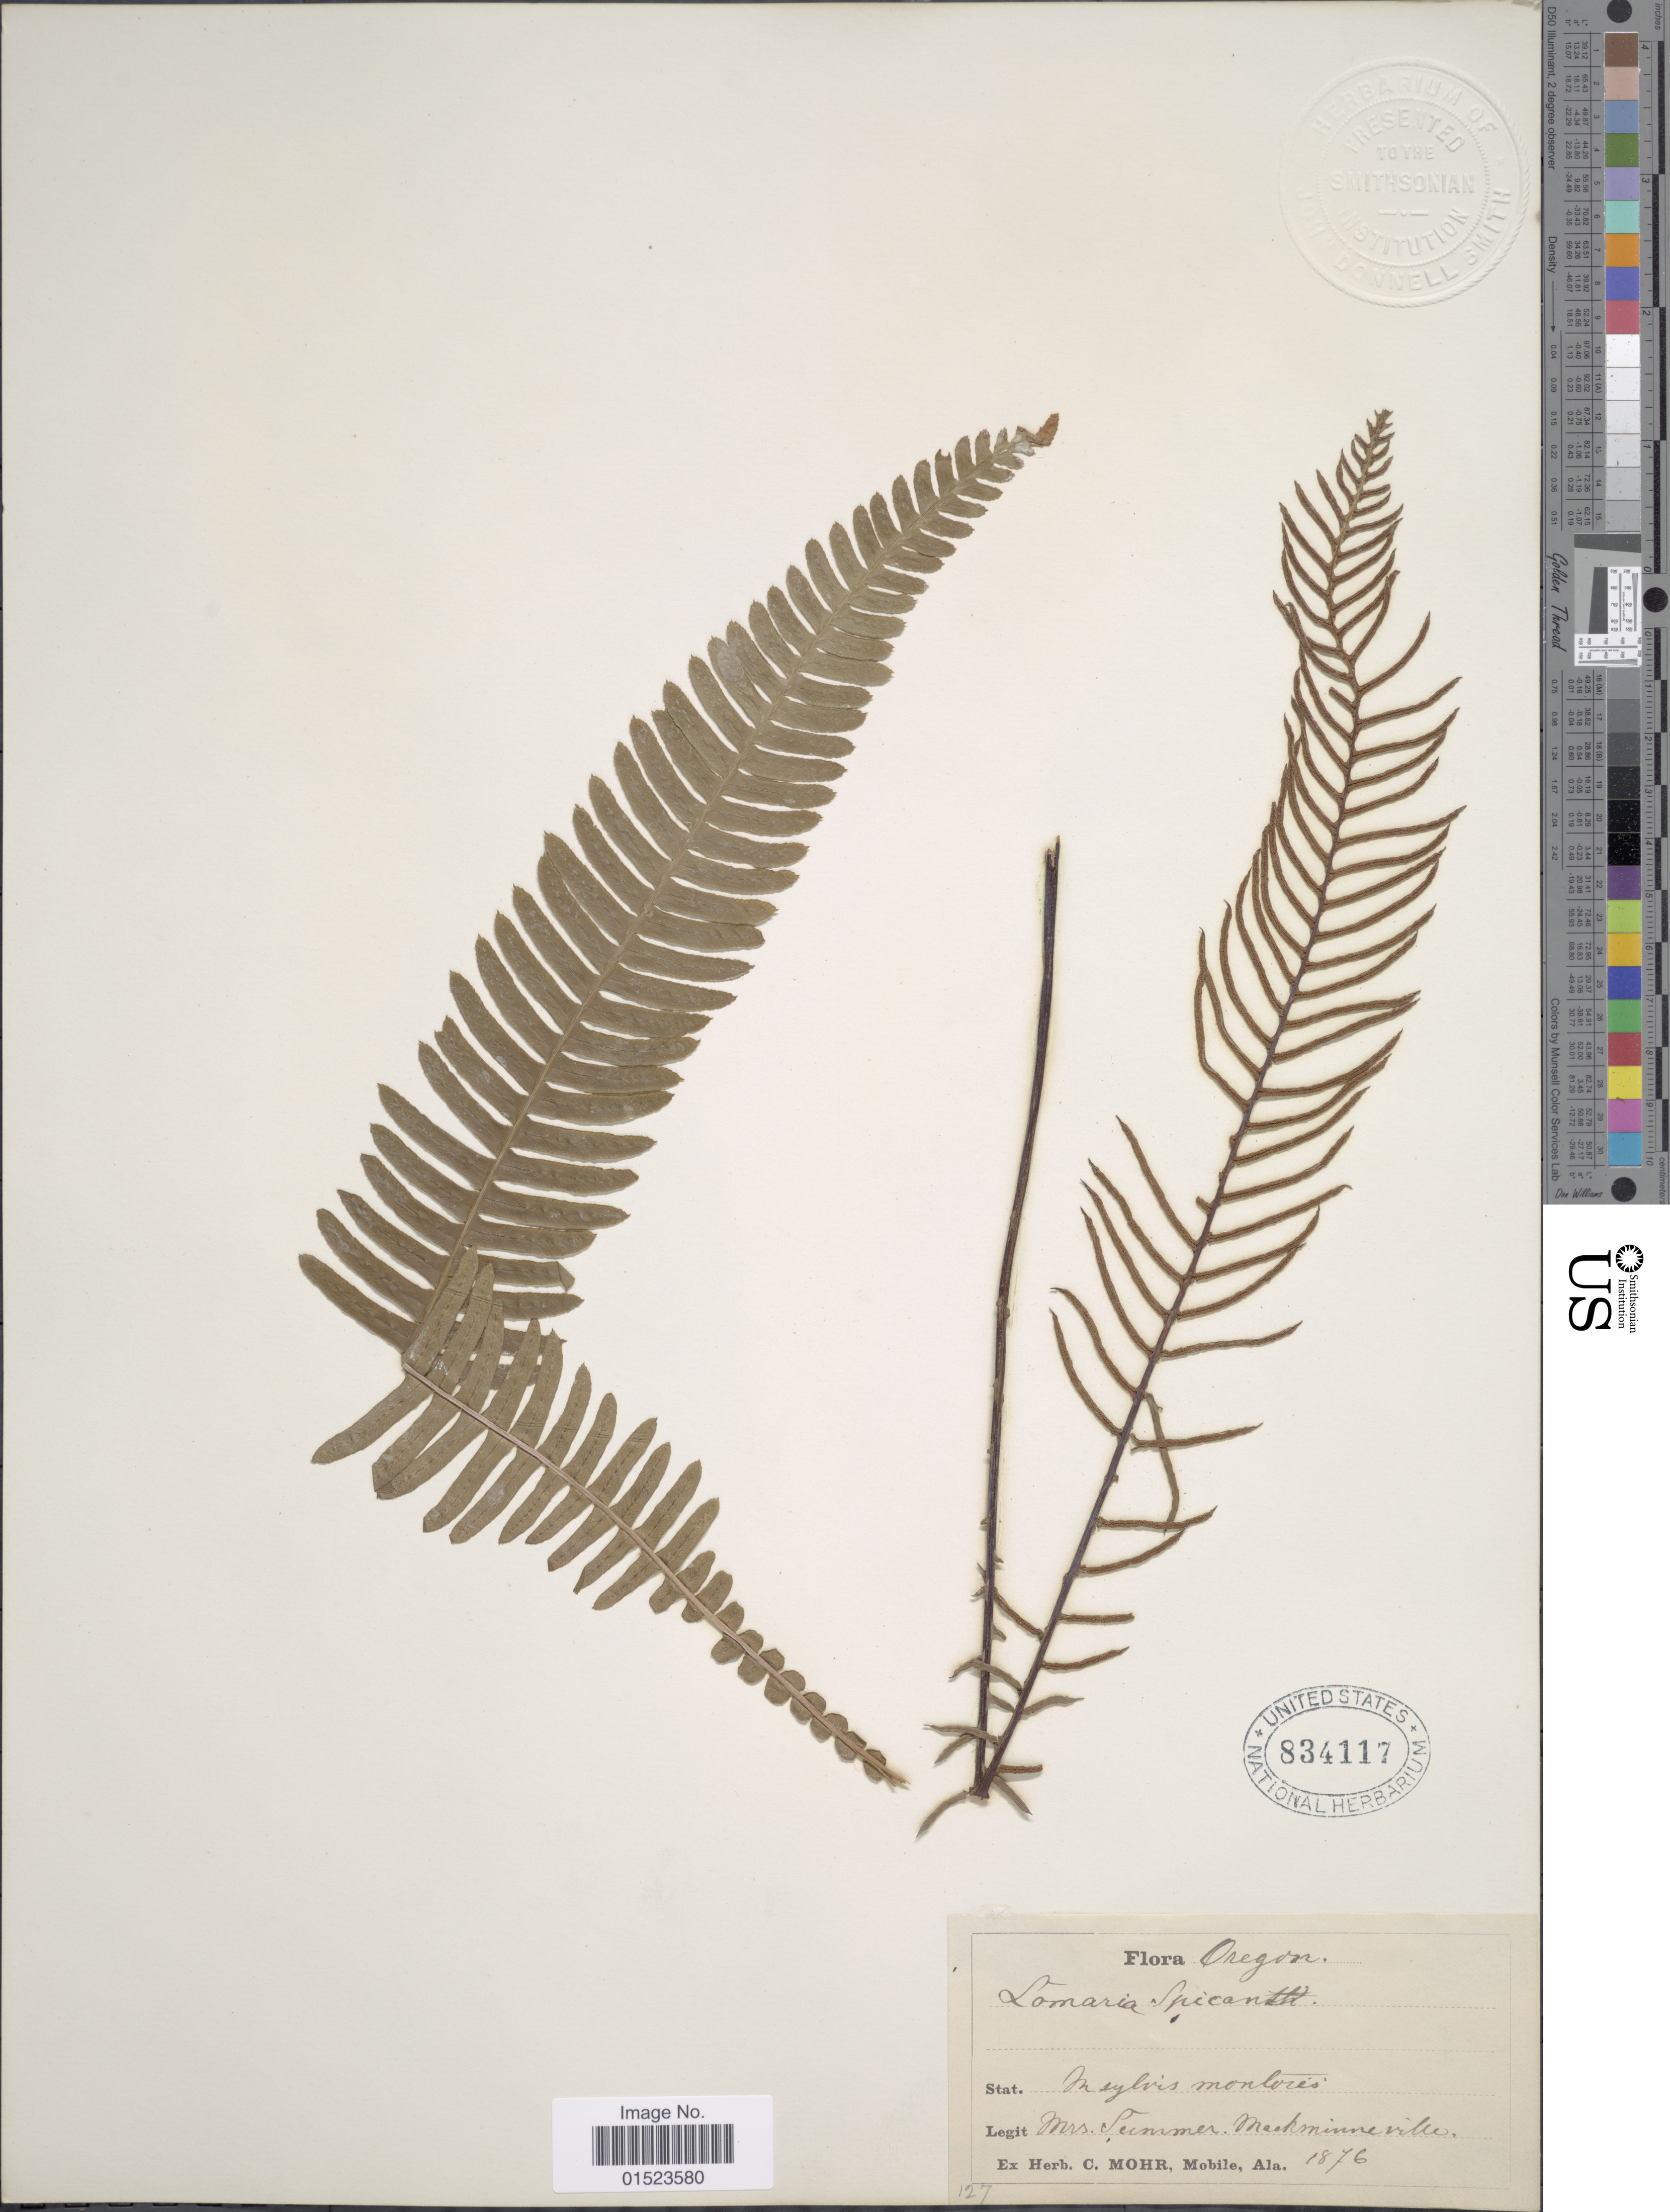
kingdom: Plantae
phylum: Tracheophyta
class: Polypodiopsida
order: Polypodiales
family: Blechnaceae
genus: Blechnum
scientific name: Blechnum spicant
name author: (L.) Sm.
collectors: -. Summers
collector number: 127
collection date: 1876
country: United States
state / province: Oregon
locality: In sylvis montosis, McMinnville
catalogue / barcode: US 834117